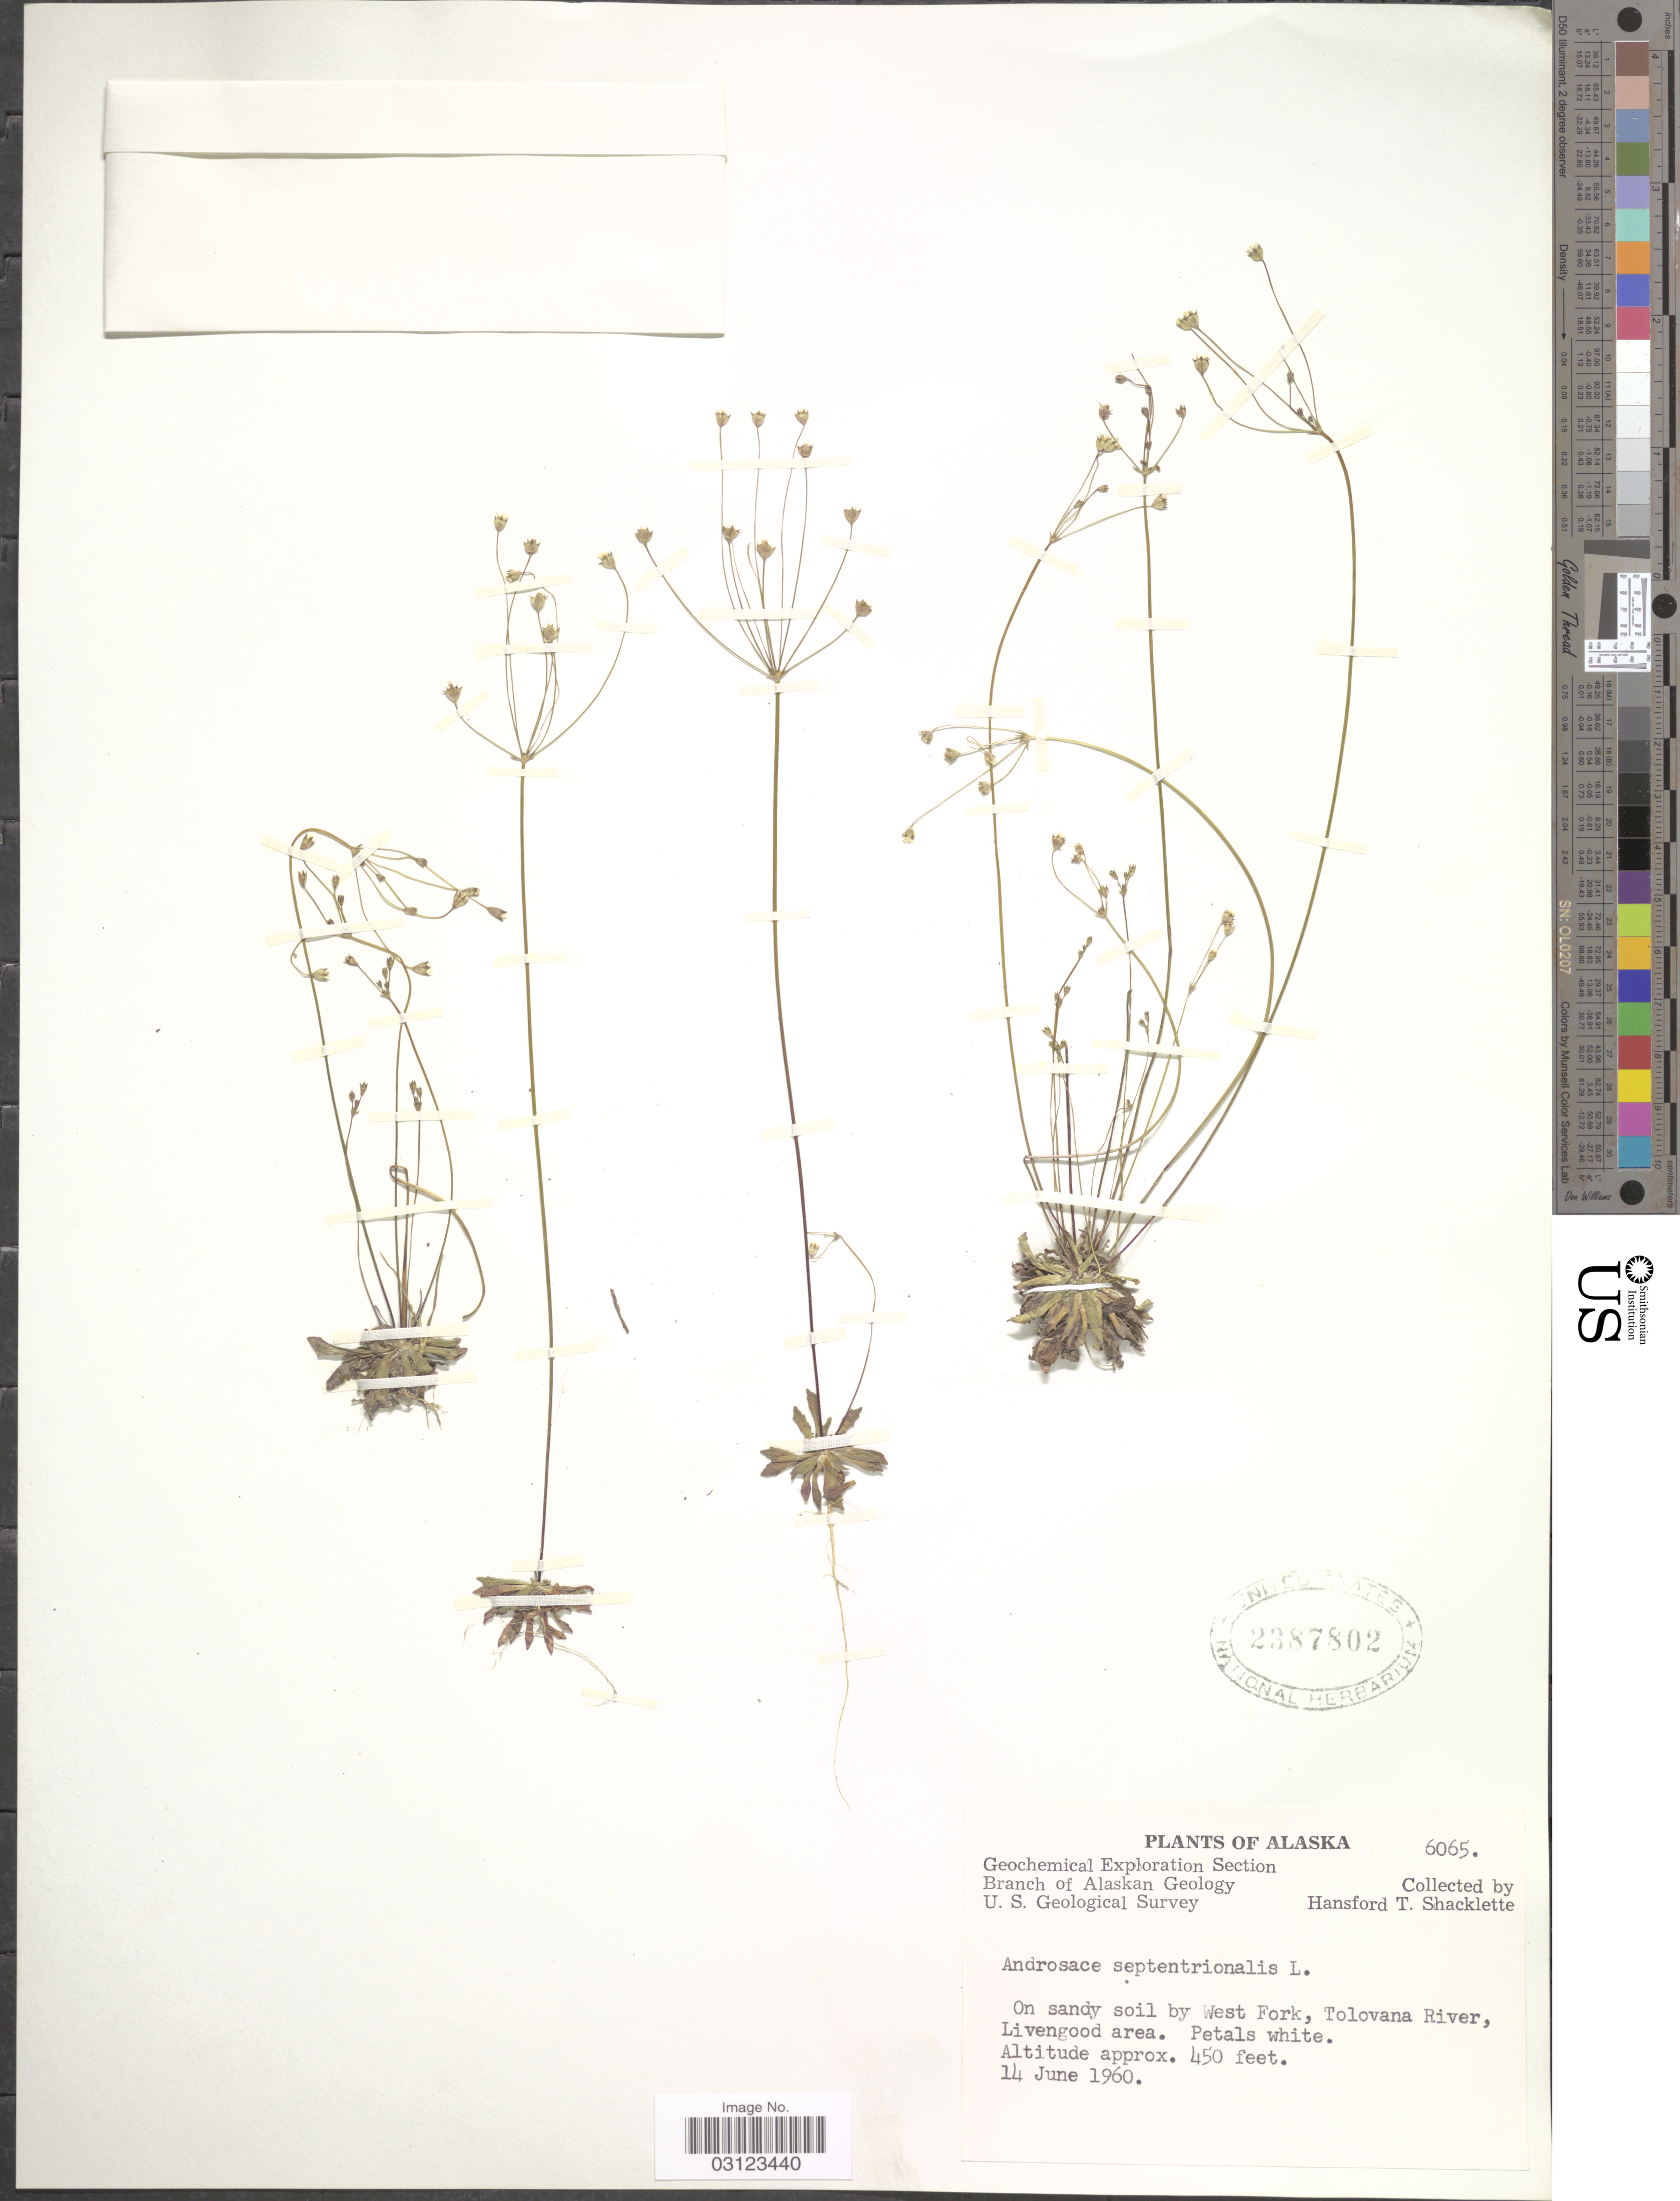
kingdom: Plantae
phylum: Tracheophyta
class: Magnoliopsida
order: Ericales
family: Primulaceae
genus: Androsace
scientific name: Androsace septentrionalis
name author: L.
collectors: H. Shacklette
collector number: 6065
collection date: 1960-06-14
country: United States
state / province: Alaska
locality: On sandy soil by West Fork, Tolovana River, Livengood area.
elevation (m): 137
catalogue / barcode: US 2387802